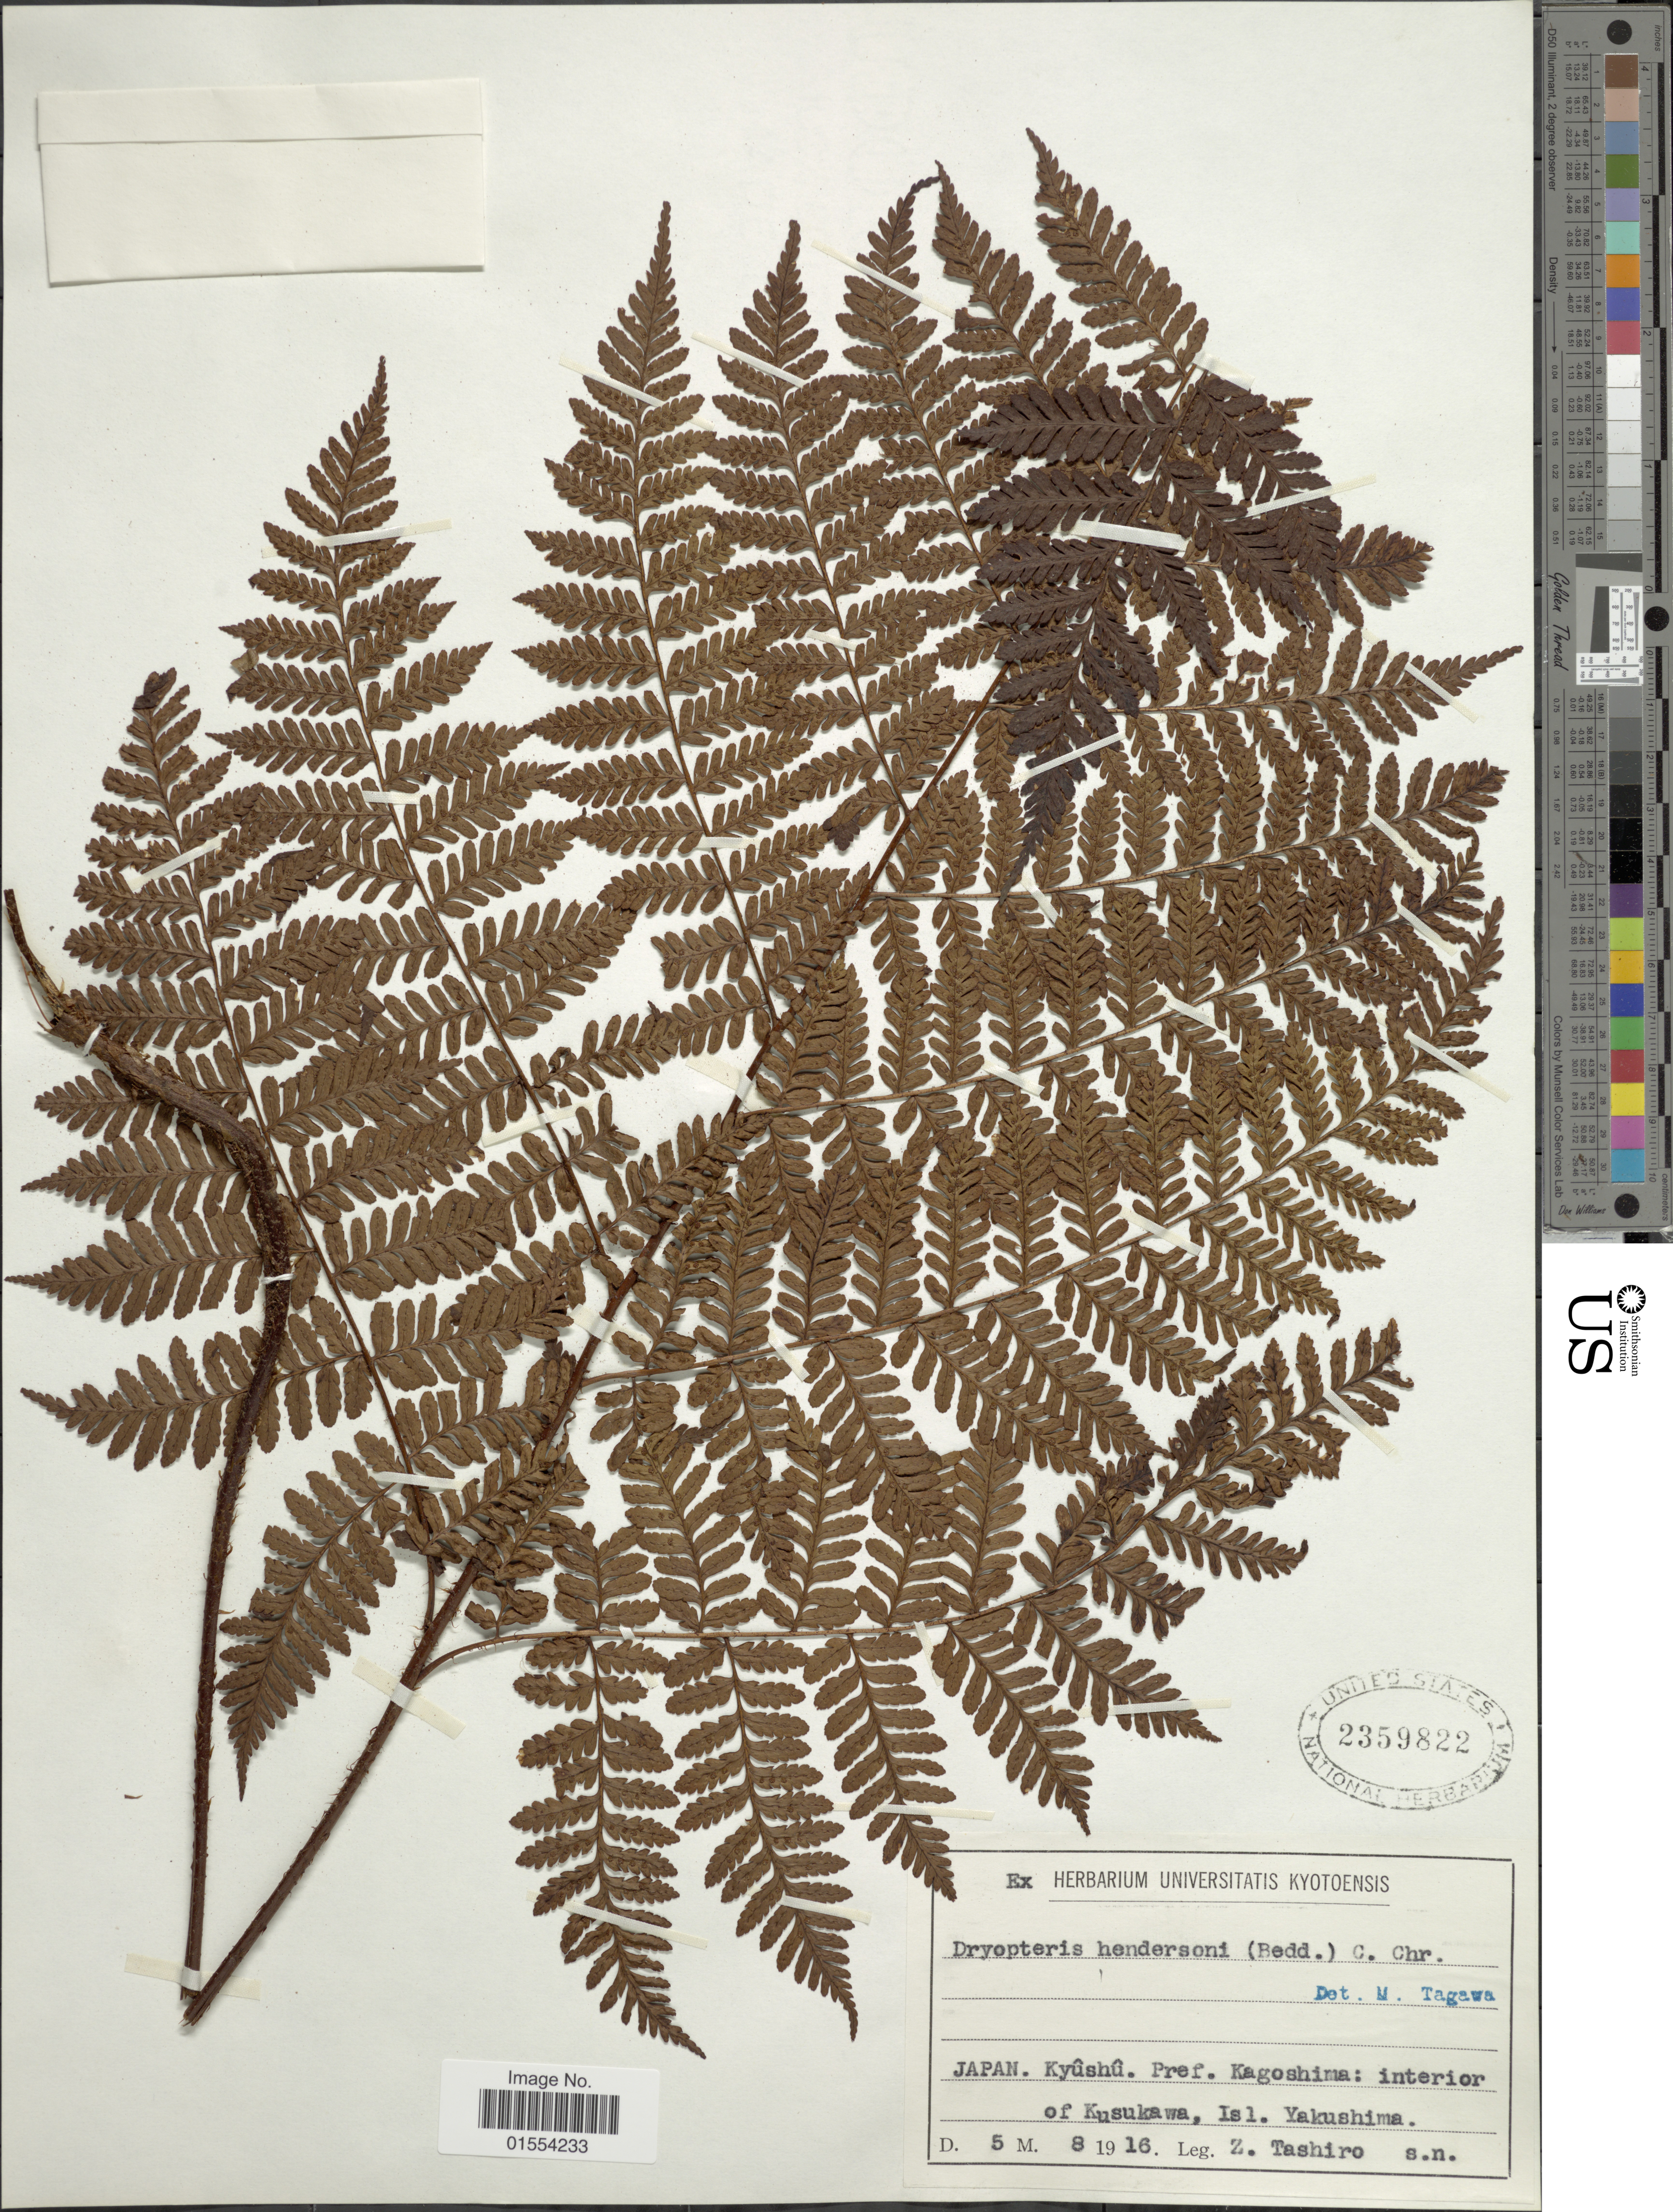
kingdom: Plantae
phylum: Tracheophyta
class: Polypodiopsida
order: Polypodiales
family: Dryopteridaceae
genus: Dryopteris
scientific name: Dryopteris hendersonii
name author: (Bedd.) C. Chr.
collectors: Z. Tashiro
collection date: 1916-08-05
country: Japan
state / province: Kagosima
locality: Japan, Kyushu, Pref, Kagoshima: interior of Kusukawa, Isl. Yakushima.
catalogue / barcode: US 2359822